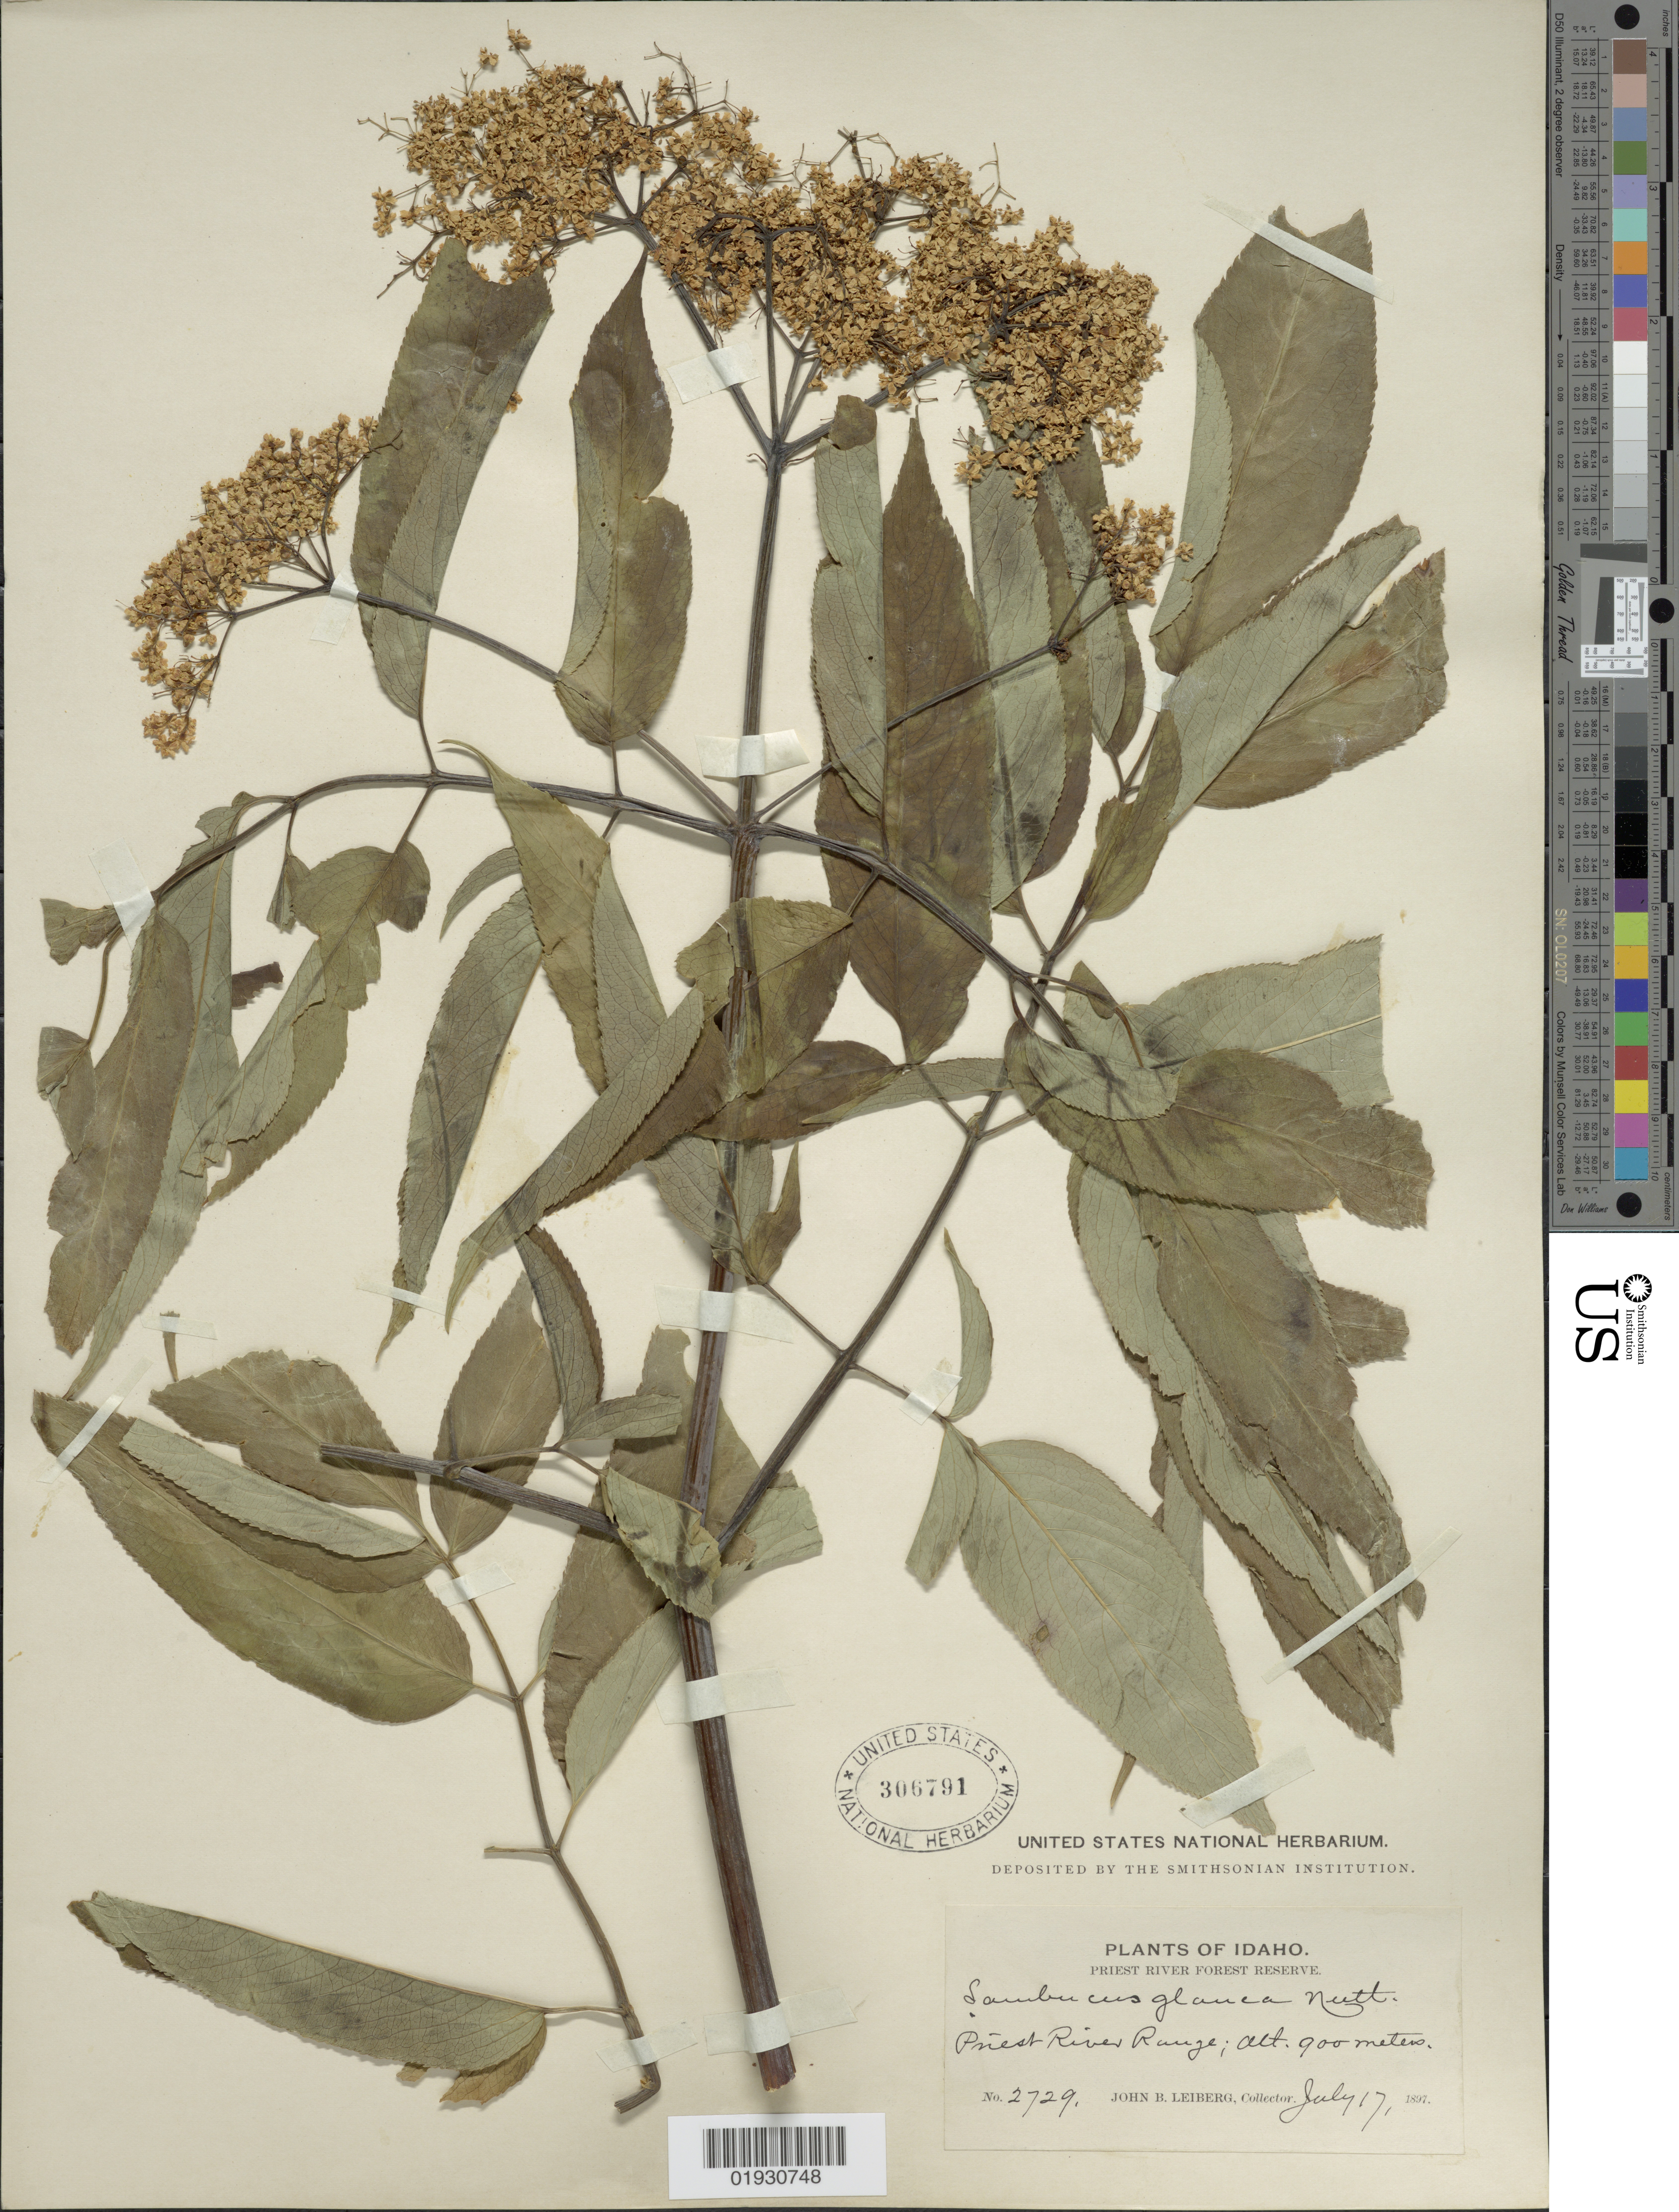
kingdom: Plantae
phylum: Tracheophyta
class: Magnoliopsida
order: Dipsacales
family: Viburnaceae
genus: Sambucus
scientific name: Sambucus cerulea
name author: Raf.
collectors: J. B. Leiberg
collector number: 2729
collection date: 1897-07-17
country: United States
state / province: Idaho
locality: Priest River Forest Reserve, Priest River Range.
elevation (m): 900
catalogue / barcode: US 306791